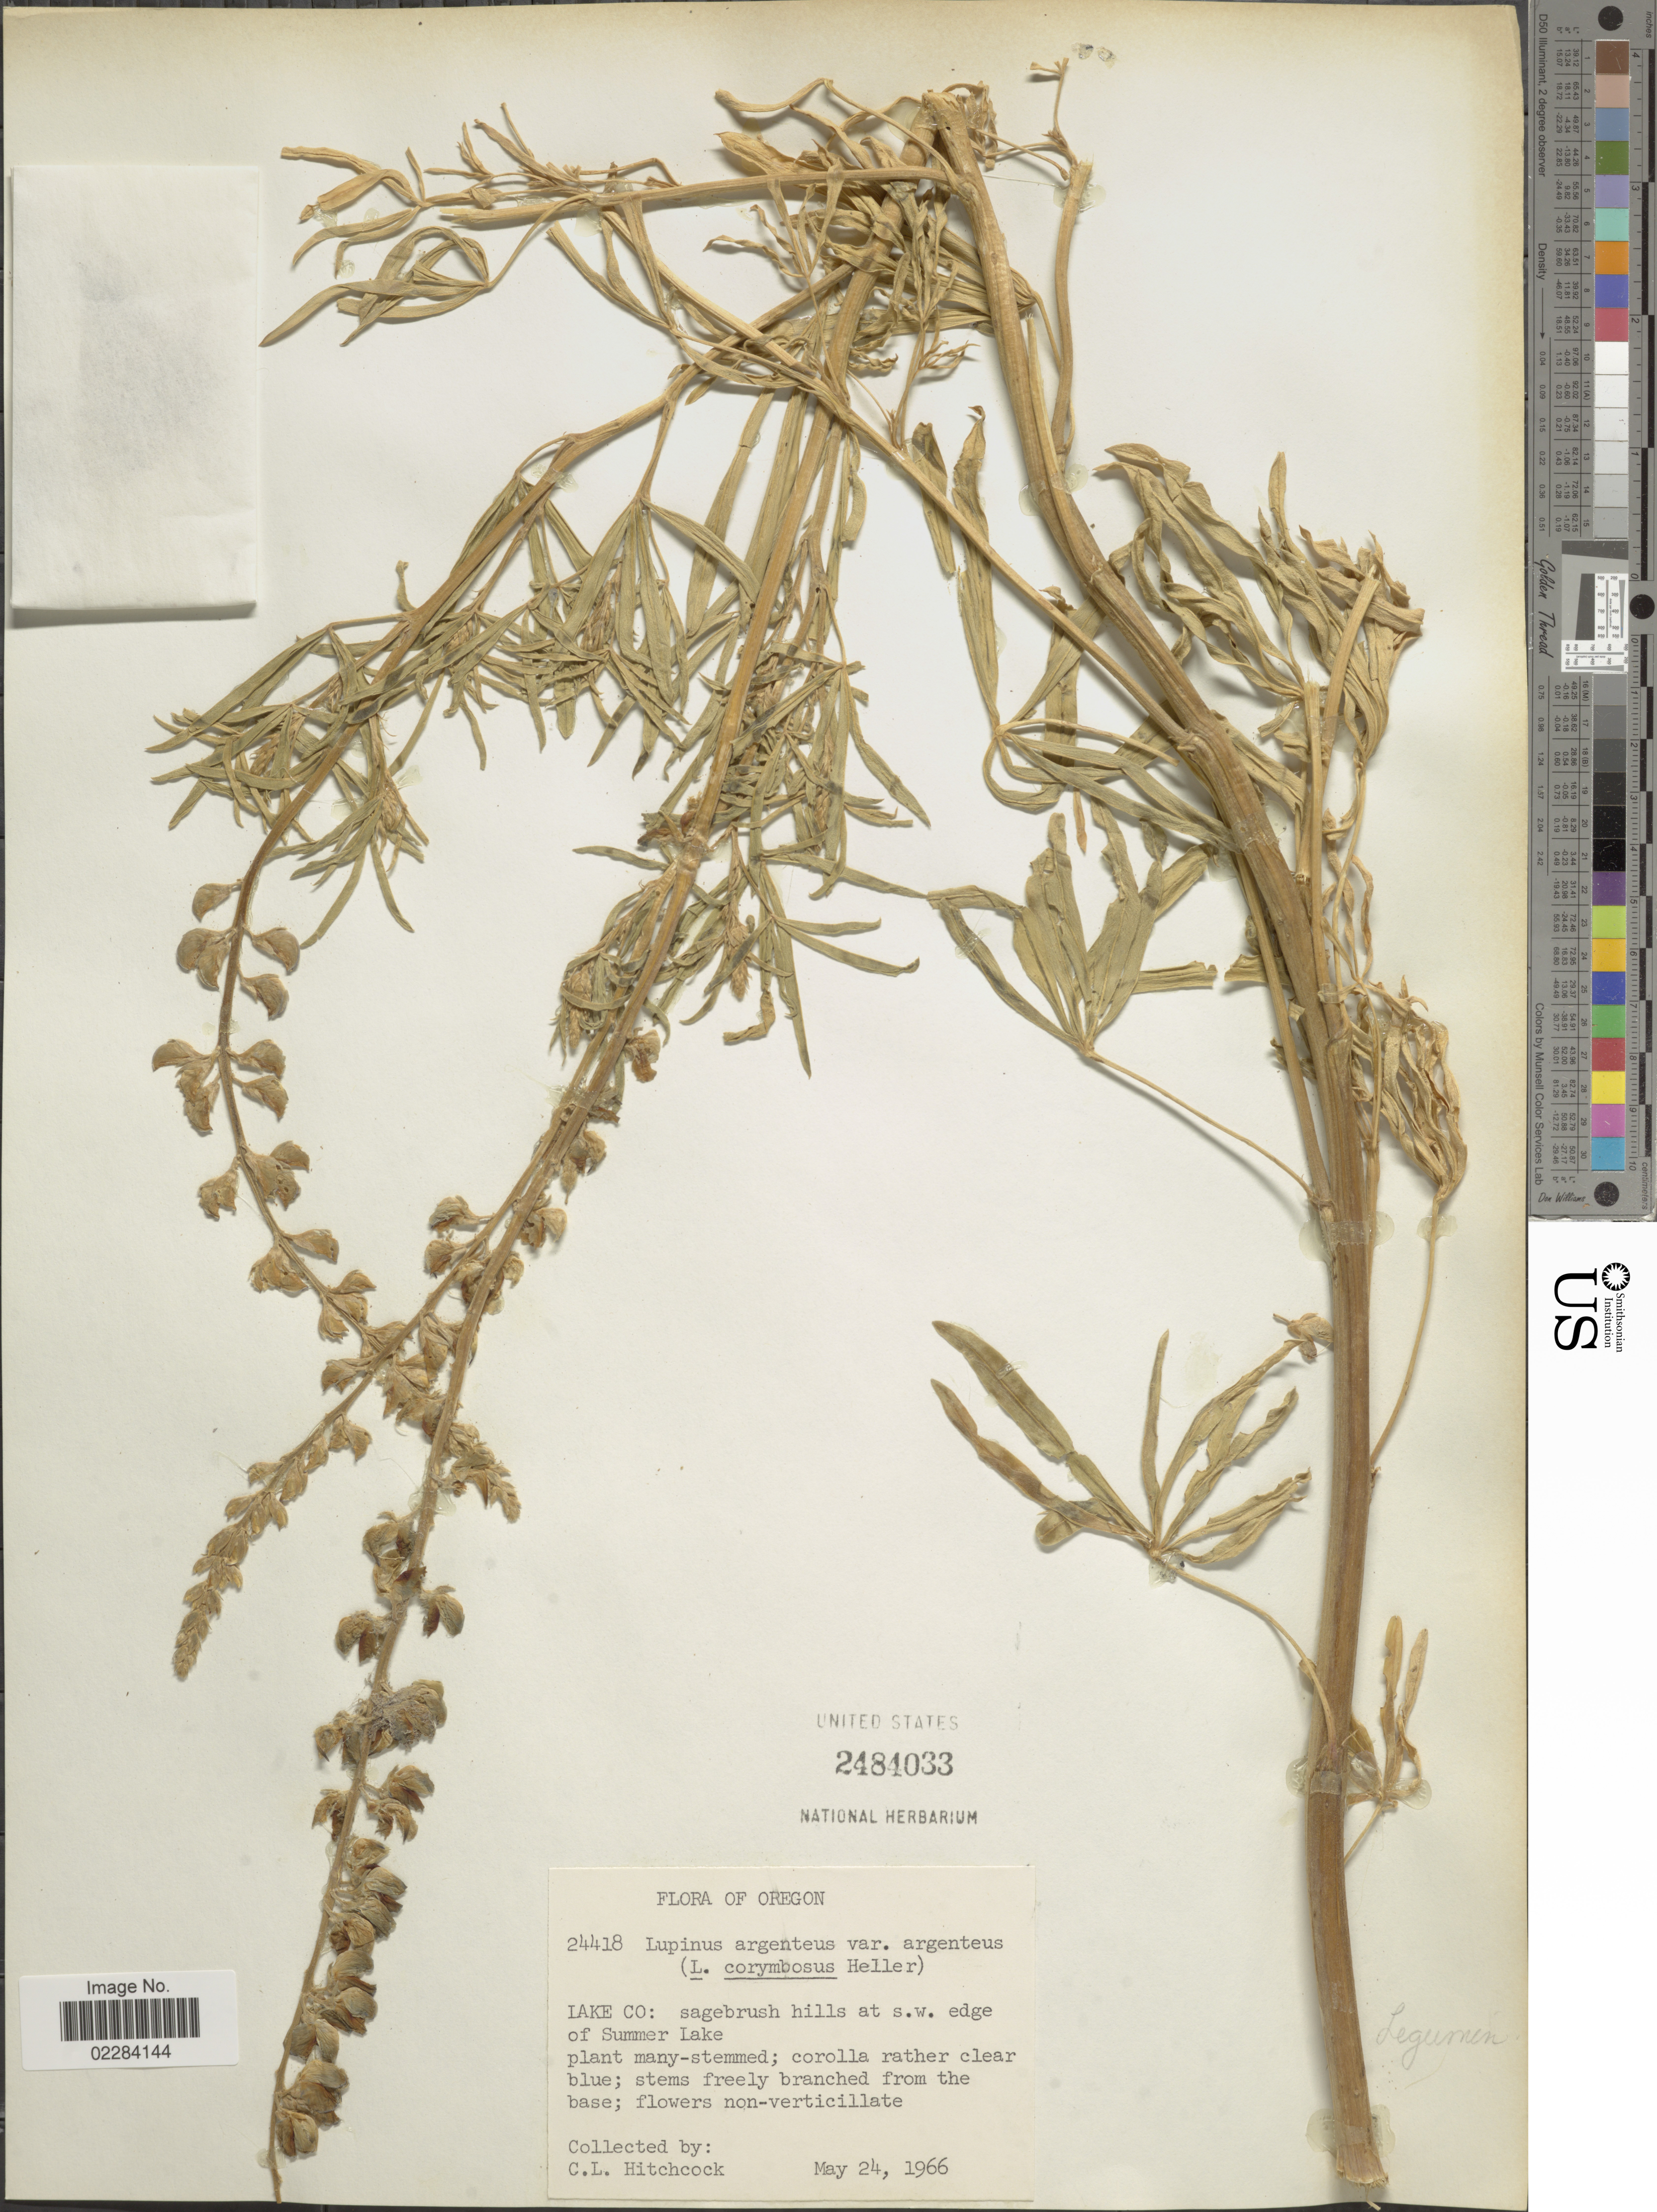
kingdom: Plantae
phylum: Tracheophyta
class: Magnoliopsida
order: Fabales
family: Fabaceae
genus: Lupinus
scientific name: Lupinus argenteus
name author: Pursh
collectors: C. L. Hitchcock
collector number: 24418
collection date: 1966-05-24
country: United States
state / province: Oregon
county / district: Lake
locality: Lake Co: sagebrush hills at s.w. edge of Summer Lake.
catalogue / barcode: US 2484033